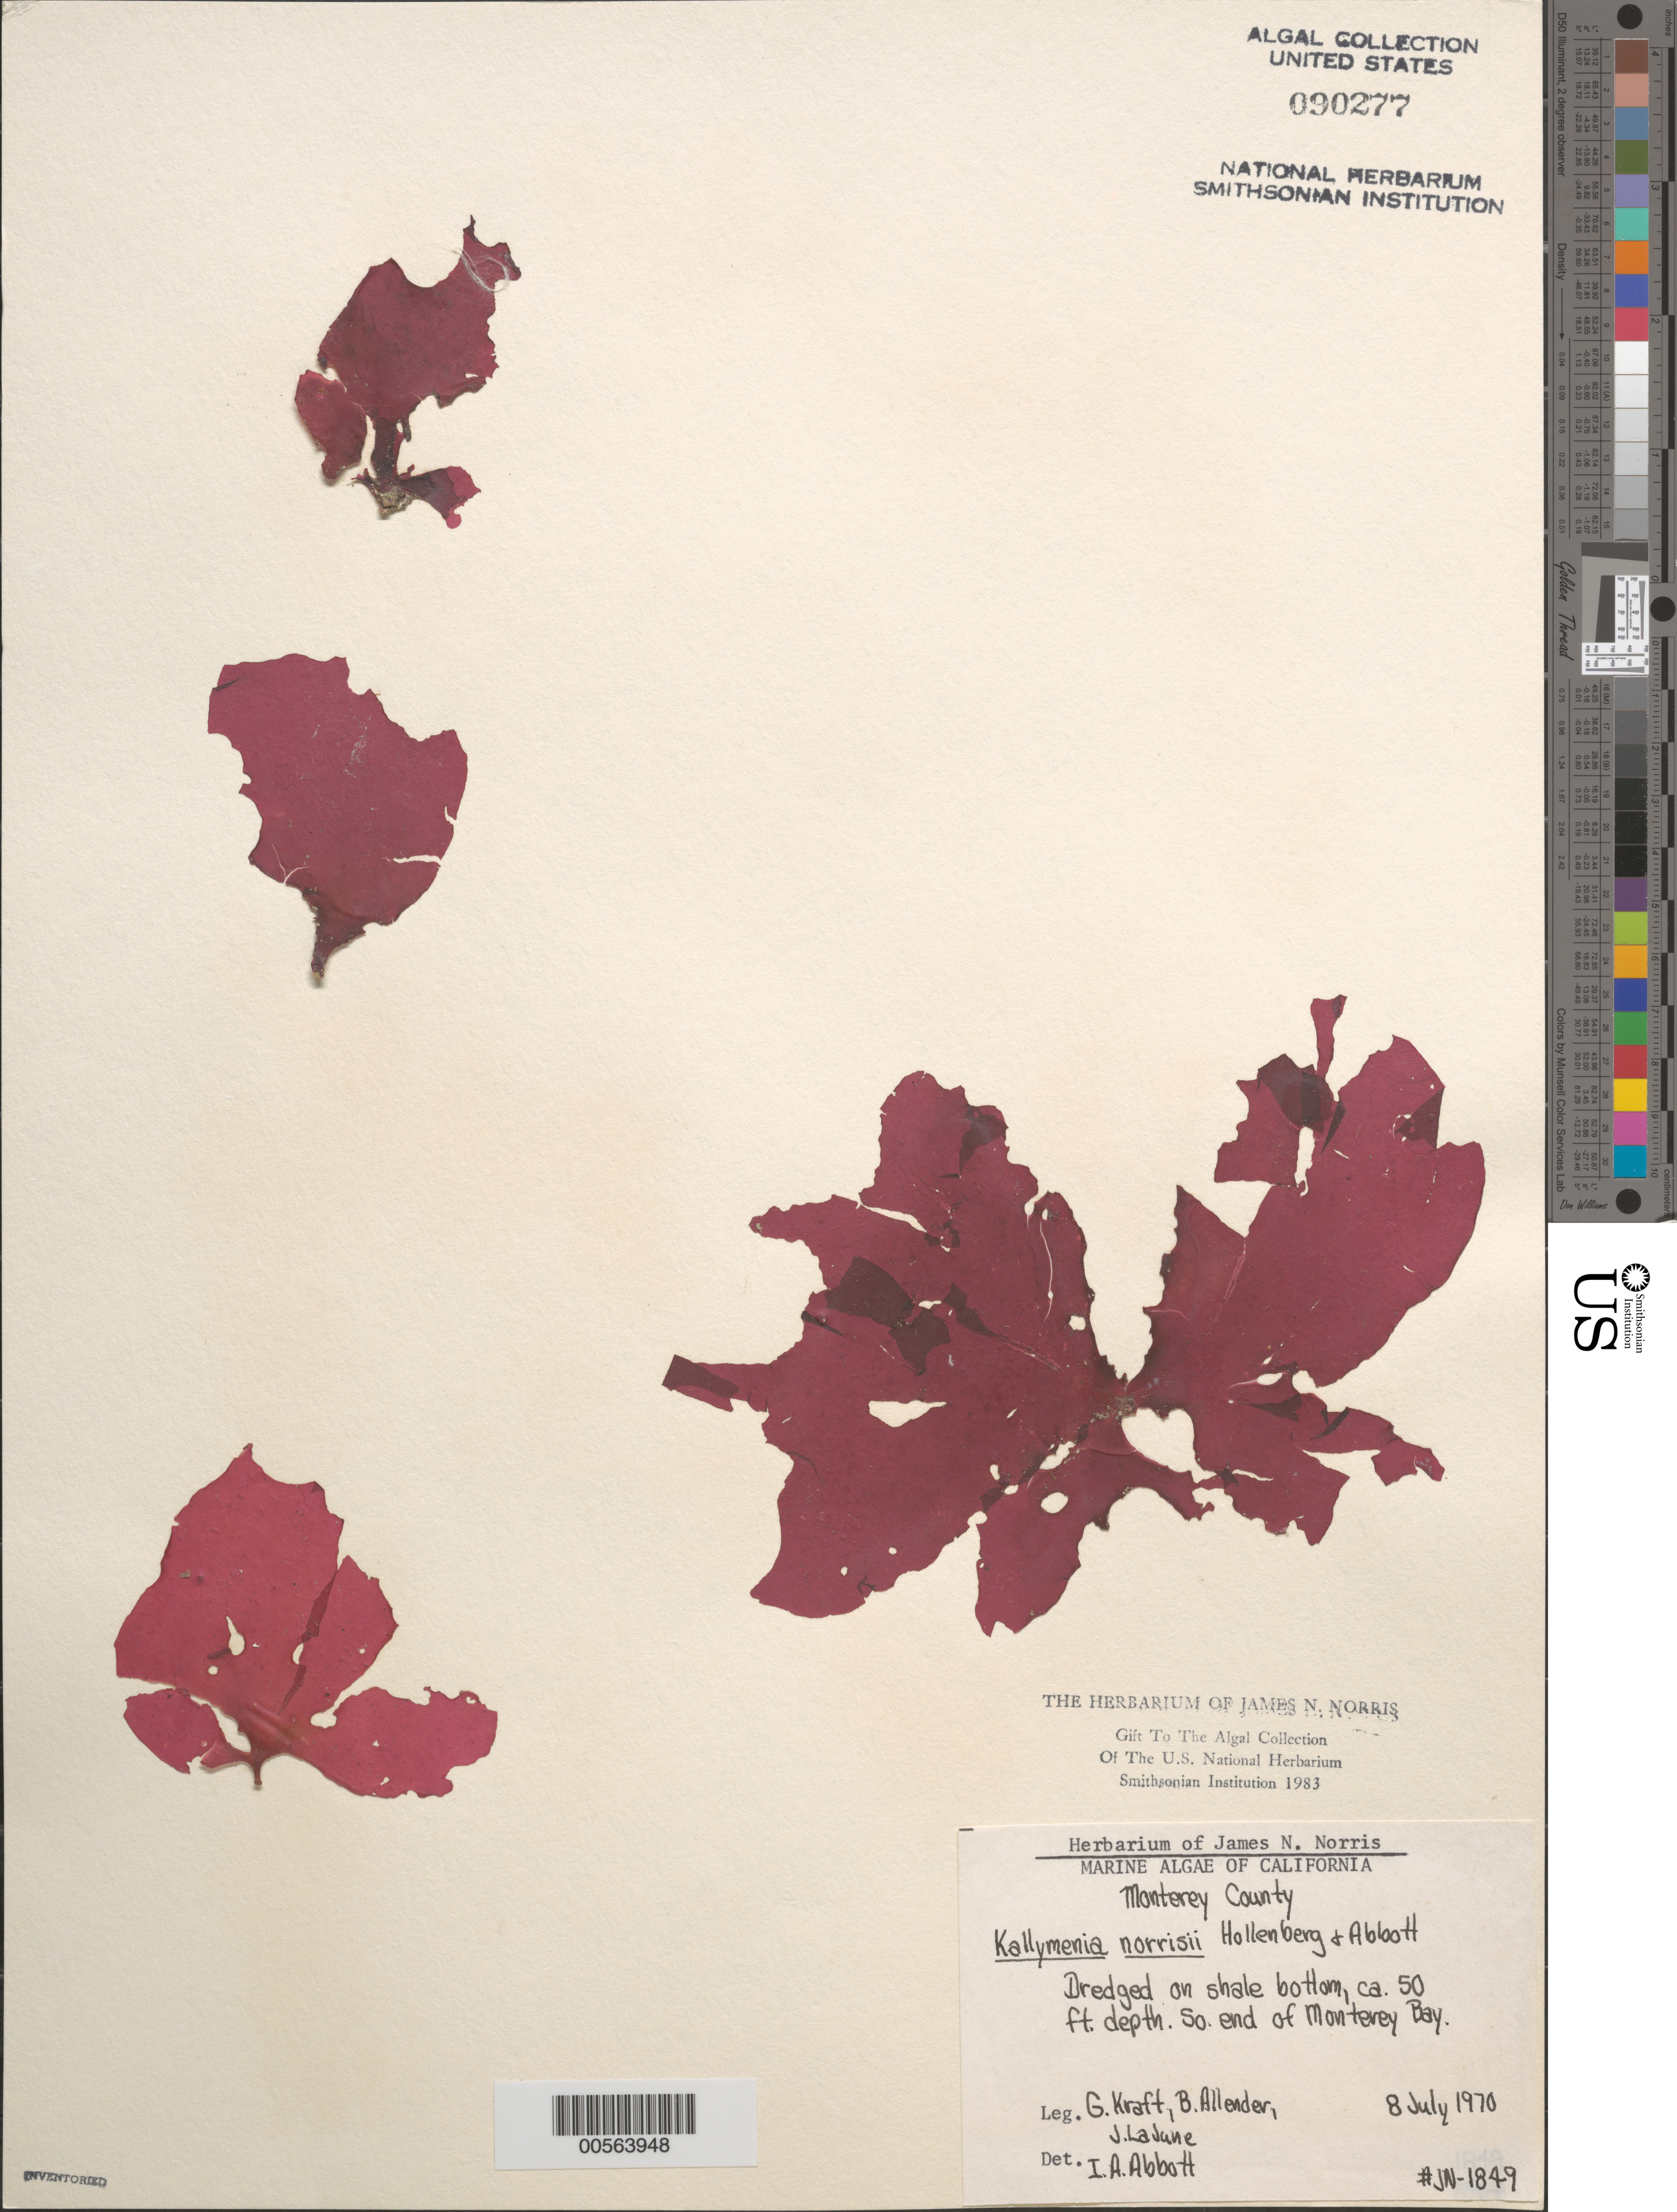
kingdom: Plantae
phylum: Rhodophyta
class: Florideophyceae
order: Gigartinales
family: Kallymeniaceae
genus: Kallymenia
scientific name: Kallymenia norrisii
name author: Hollenb. & I.A. Abbott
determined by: Abbott, Isabella A.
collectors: G. T. Kraft, B. Allender & J. Lajune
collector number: Jn-1849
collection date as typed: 08 Jul 1970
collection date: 1970-07-08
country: United States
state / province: California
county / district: Monterey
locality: Monterey Bay, south end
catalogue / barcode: US 90277